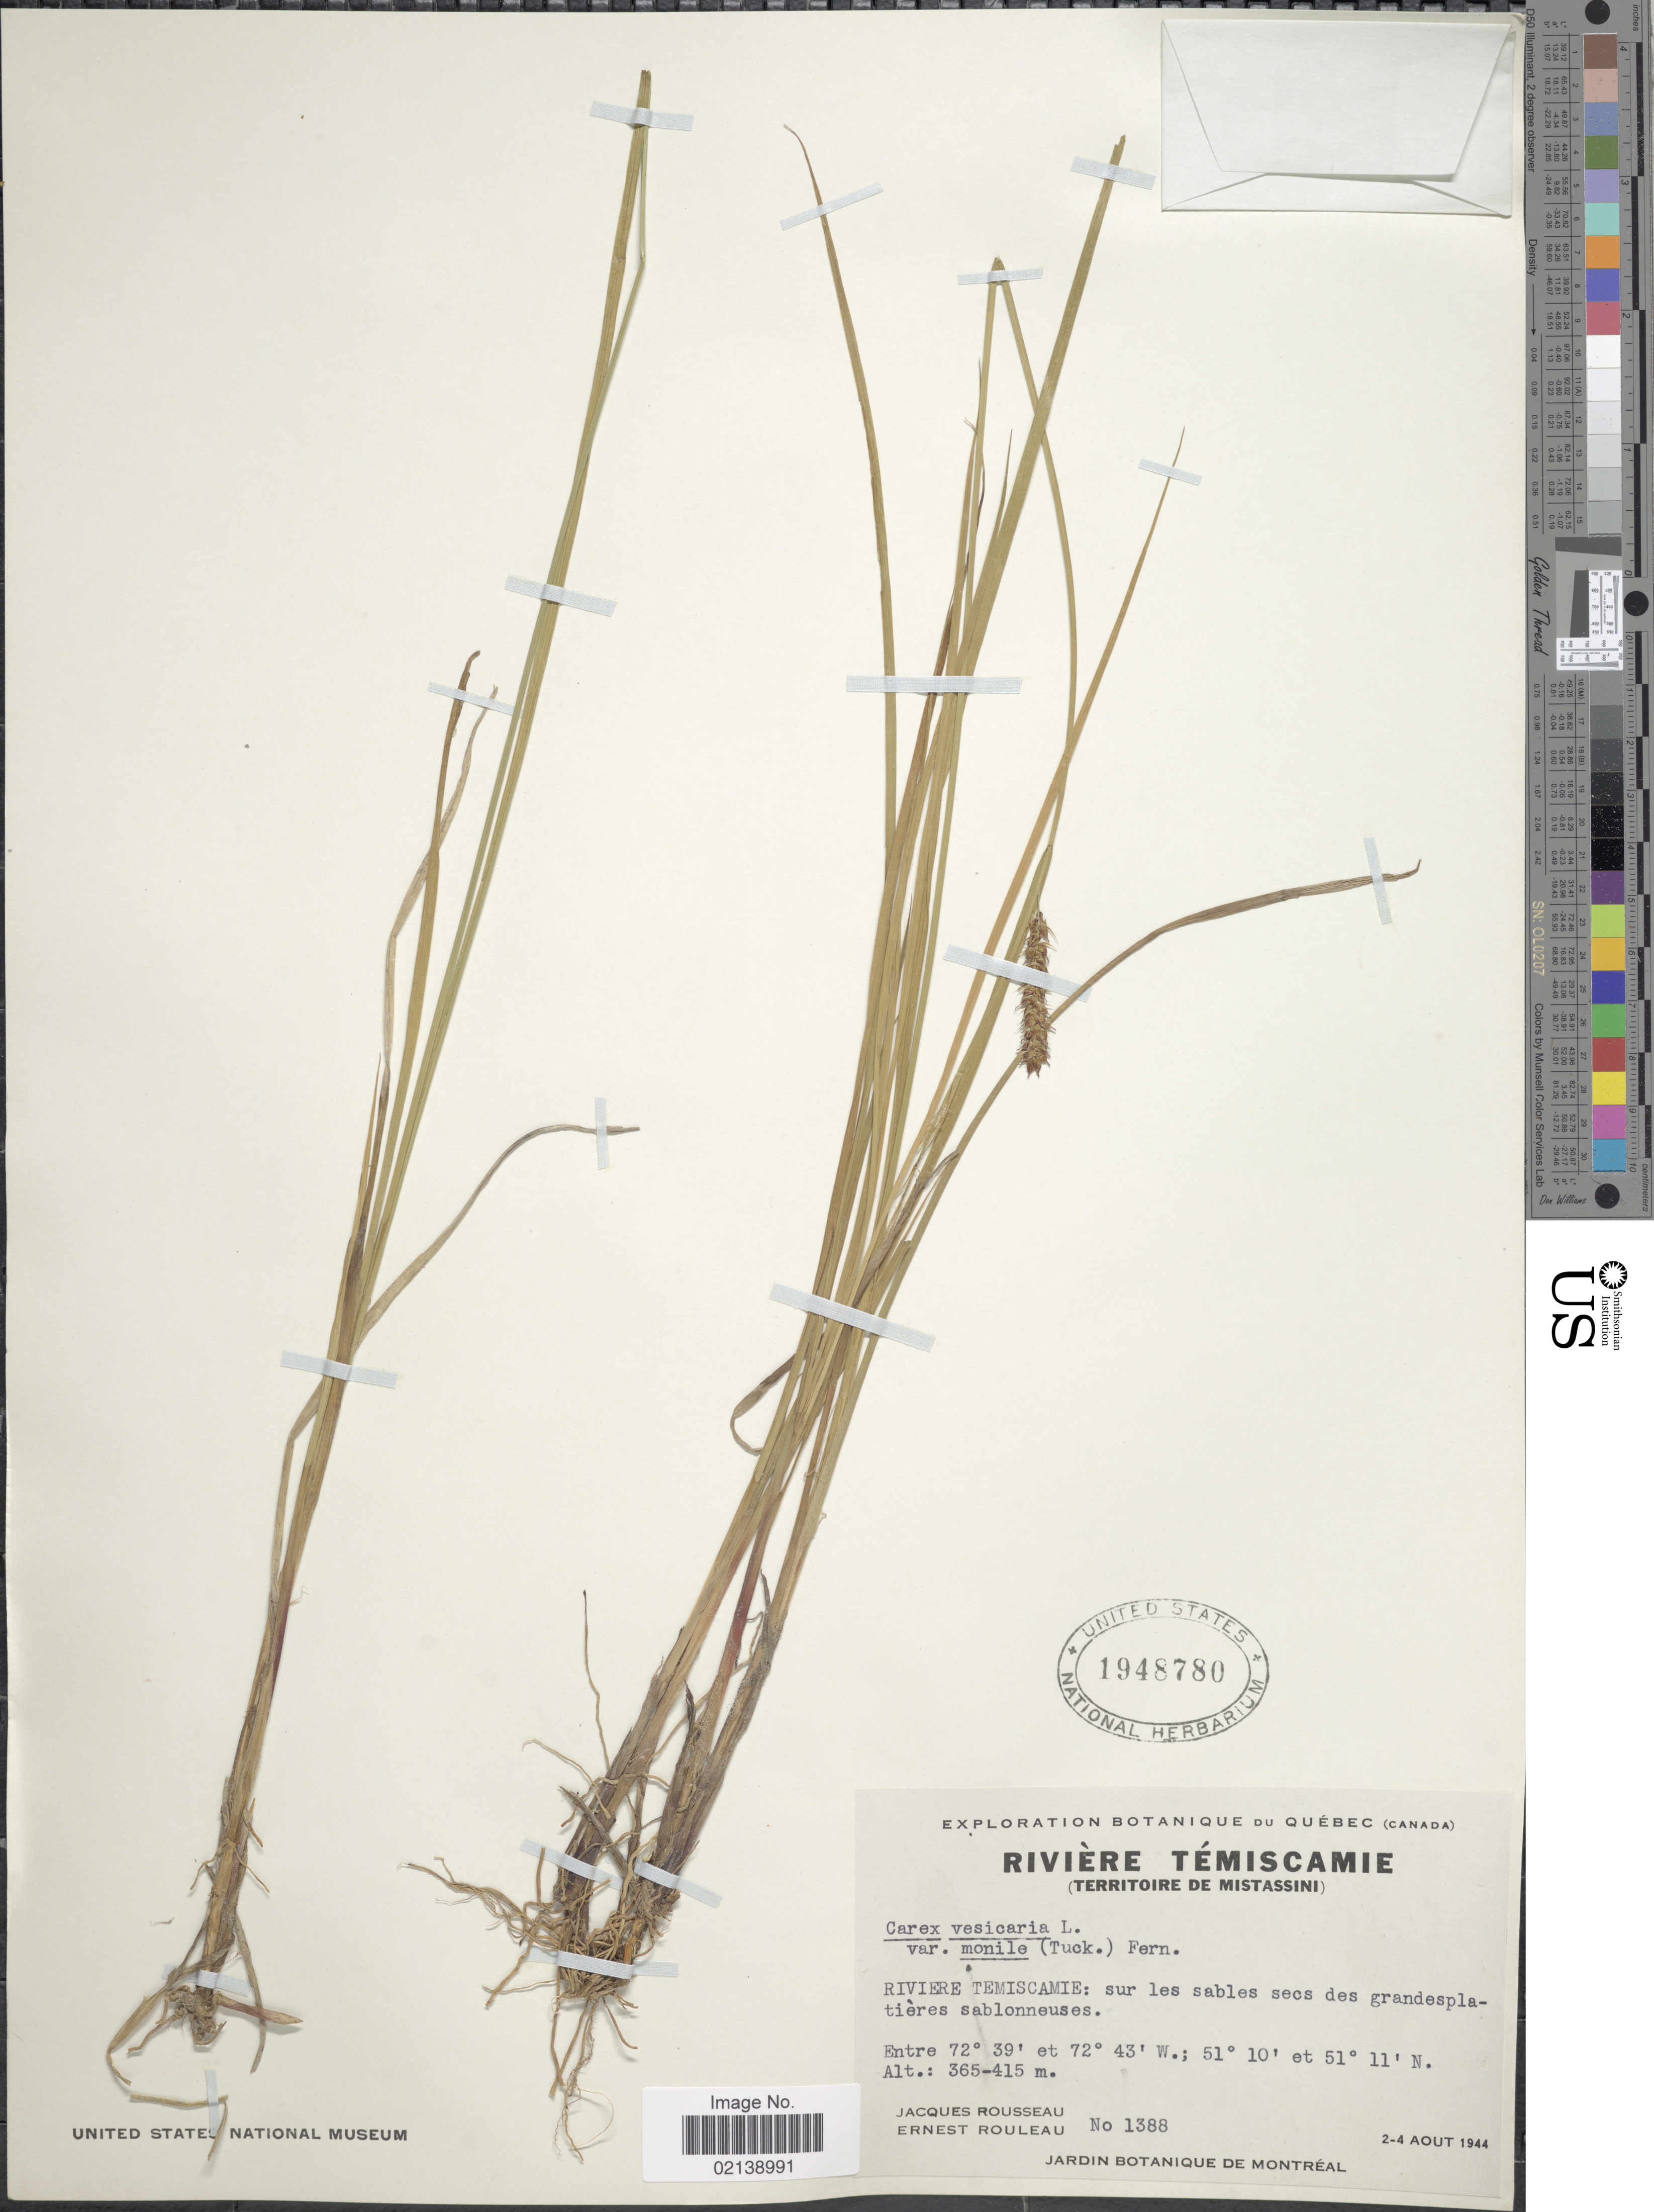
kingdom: Plantae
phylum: Tracheophyta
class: Liliopsida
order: Poales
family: Cyperaceae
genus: Carex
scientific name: Carex vesicaria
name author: L.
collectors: J. Rousseau & E. Rouleau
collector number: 1388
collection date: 1944-08-02/1944-08-04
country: Canada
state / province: Quebec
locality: Rivière Témiscamie (Territoire De Mistassini), Riviere Temiscamie: sur les sables secs des grandesplatières sablonneuses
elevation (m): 365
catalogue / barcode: US 1948780